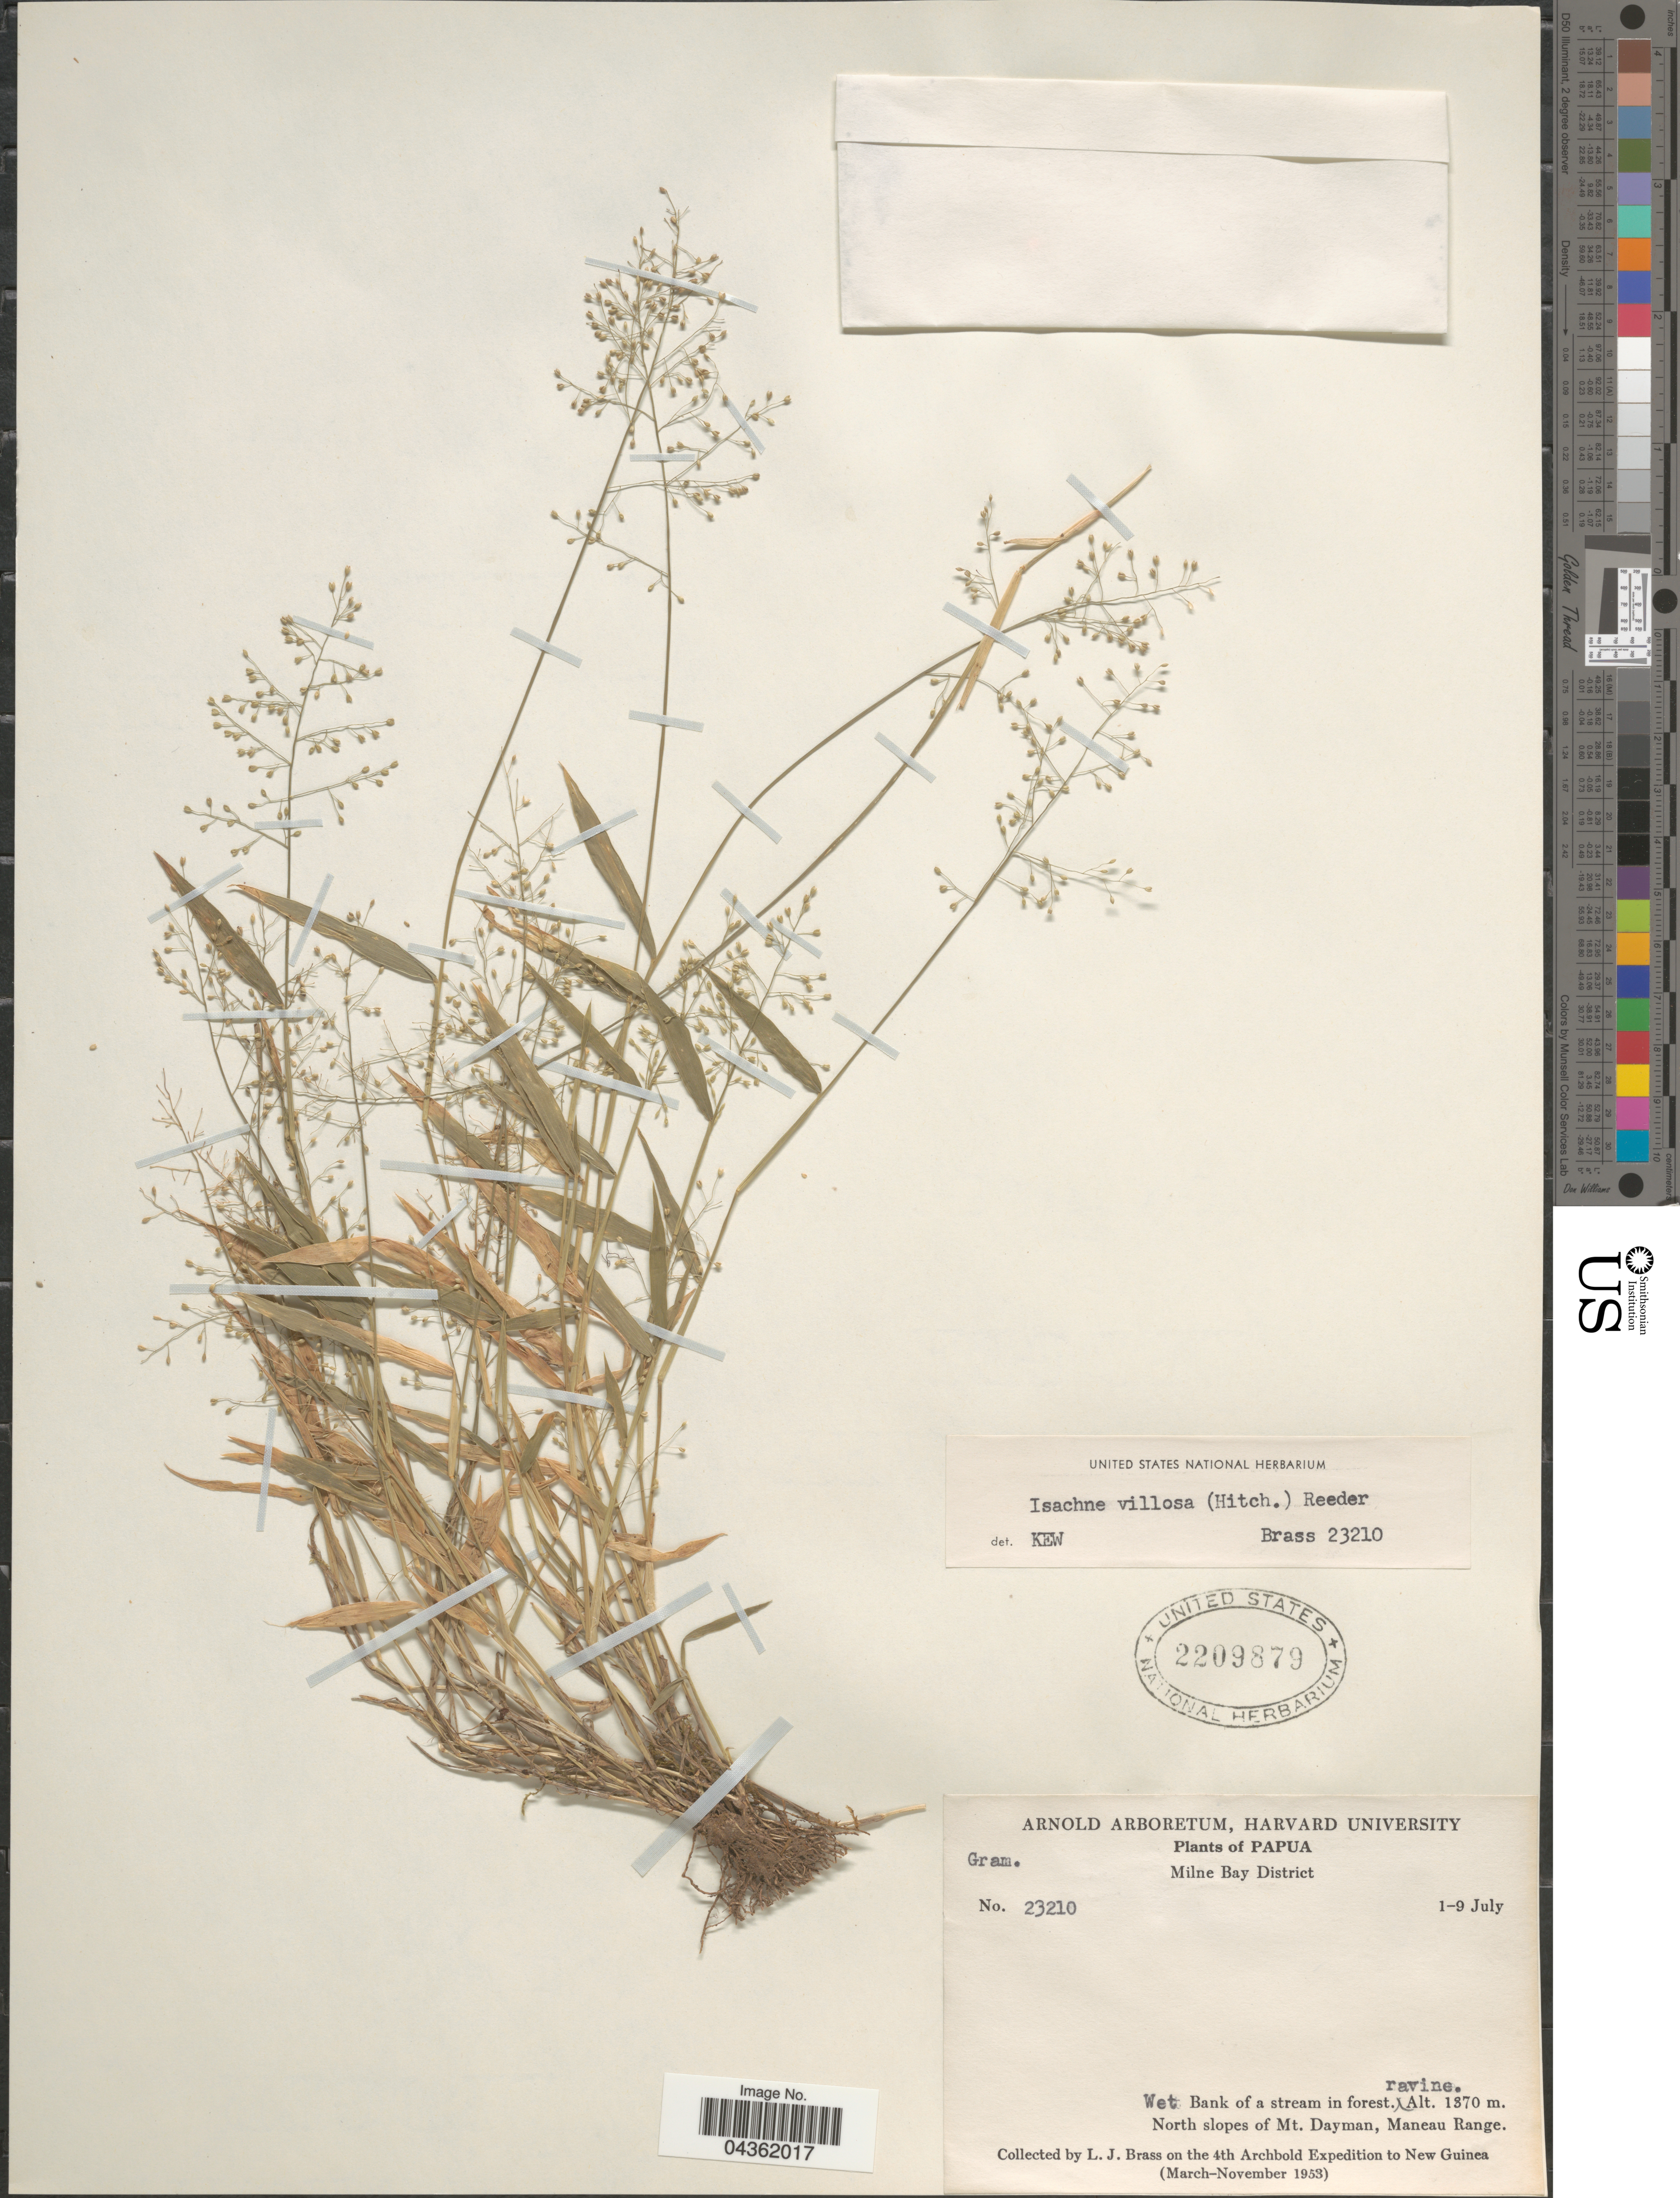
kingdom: Plantae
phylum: Tracheophyta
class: Liliopsida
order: Poales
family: Poaceae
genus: Isachne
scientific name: Isachne villosa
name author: (Hitchc.) Reeder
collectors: L. J. Brass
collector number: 23210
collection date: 1953-07-01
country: Papua New Guinea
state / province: Milne Bay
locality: Papua. Milne Bay District. Wet Bank of a stream in forest. North slopes of Mt. Dayman, Maneau Range. 4th Archbold Expedition to New Guinea (March-November 1953).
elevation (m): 1370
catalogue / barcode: US 2209879